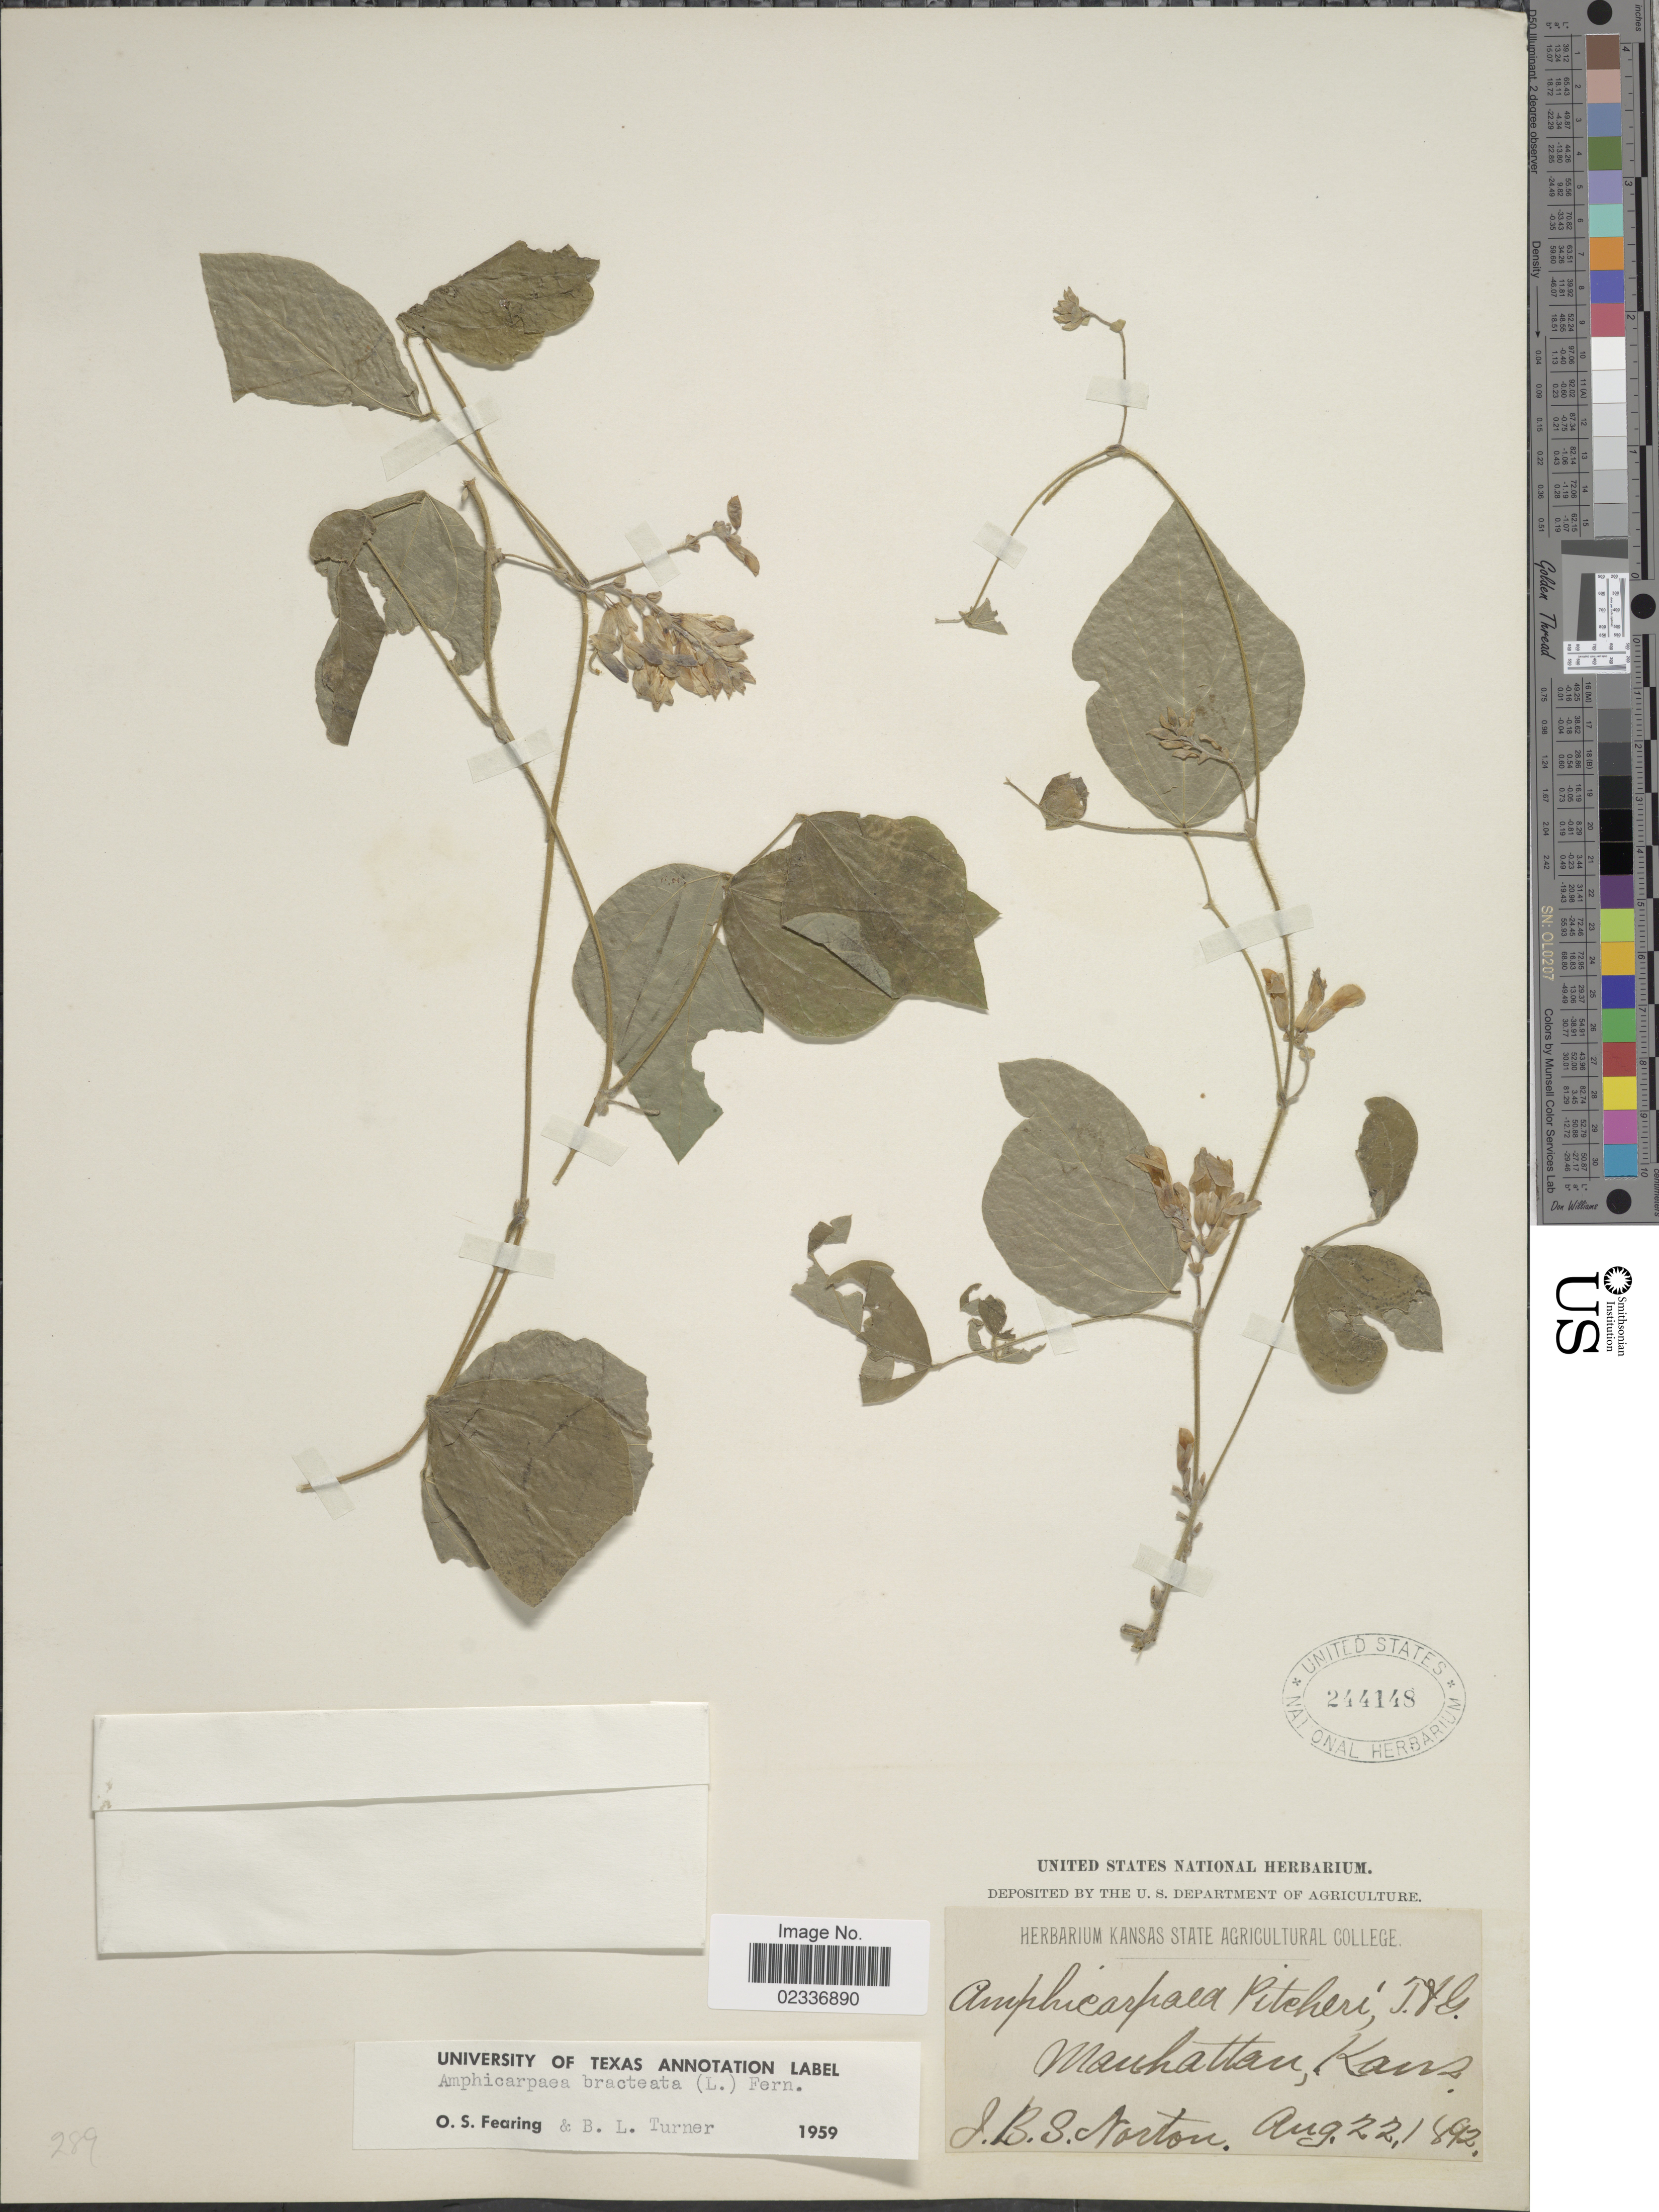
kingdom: Plantae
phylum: Tracheophyta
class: Magnoliopsida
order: Fabales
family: Fabaceae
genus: Amphicarpaea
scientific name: Amphicarpaea bracteata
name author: (L.) Fernald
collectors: J. B. S. Norton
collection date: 1892-08-22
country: United States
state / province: Kansas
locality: Manhattan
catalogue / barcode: US 244148